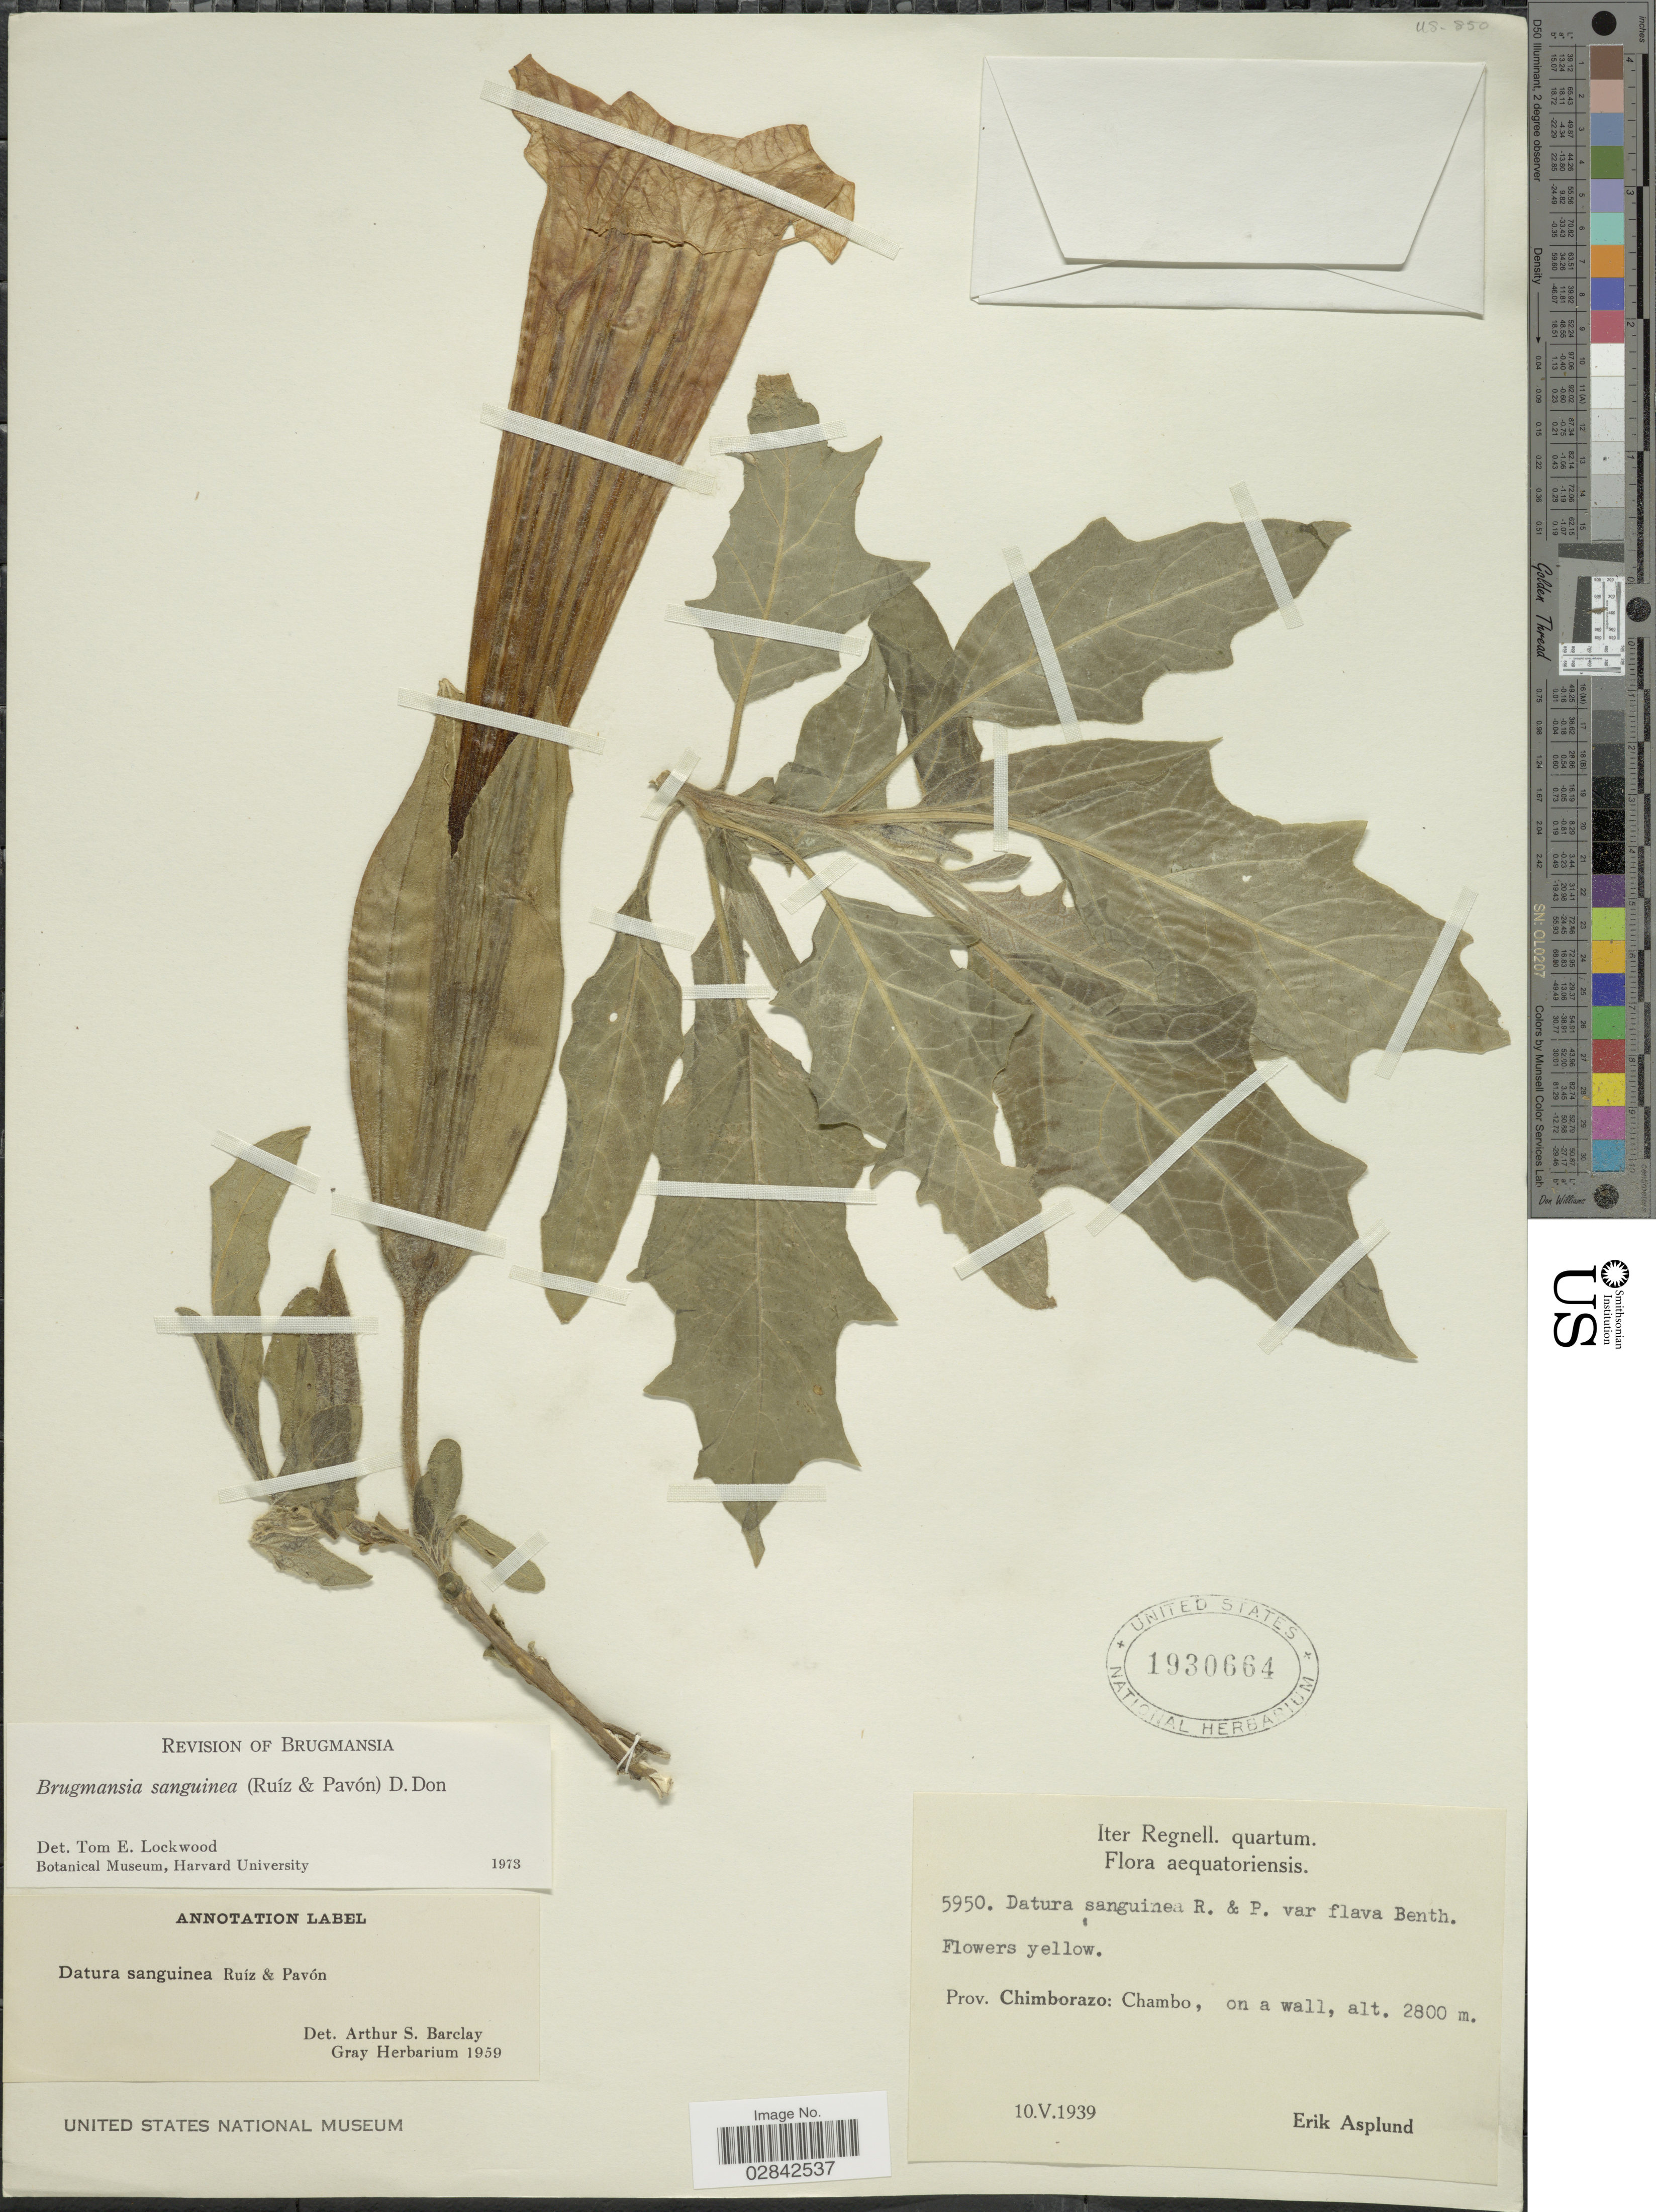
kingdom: Plantae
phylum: Tracheophyta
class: Magnoliopsida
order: Solanales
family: Solanaceae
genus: Brugmansia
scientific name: Brugmansia sanguinea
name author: (Ruiz & Pav.) D. Don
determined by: Lockwood, T. E.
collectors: E. Asplund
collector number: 5950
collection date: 1939-05-10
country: Ecuador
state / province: Chimborazo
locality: Chambo, on a wall.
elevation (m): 2800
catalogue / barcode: US 1930664